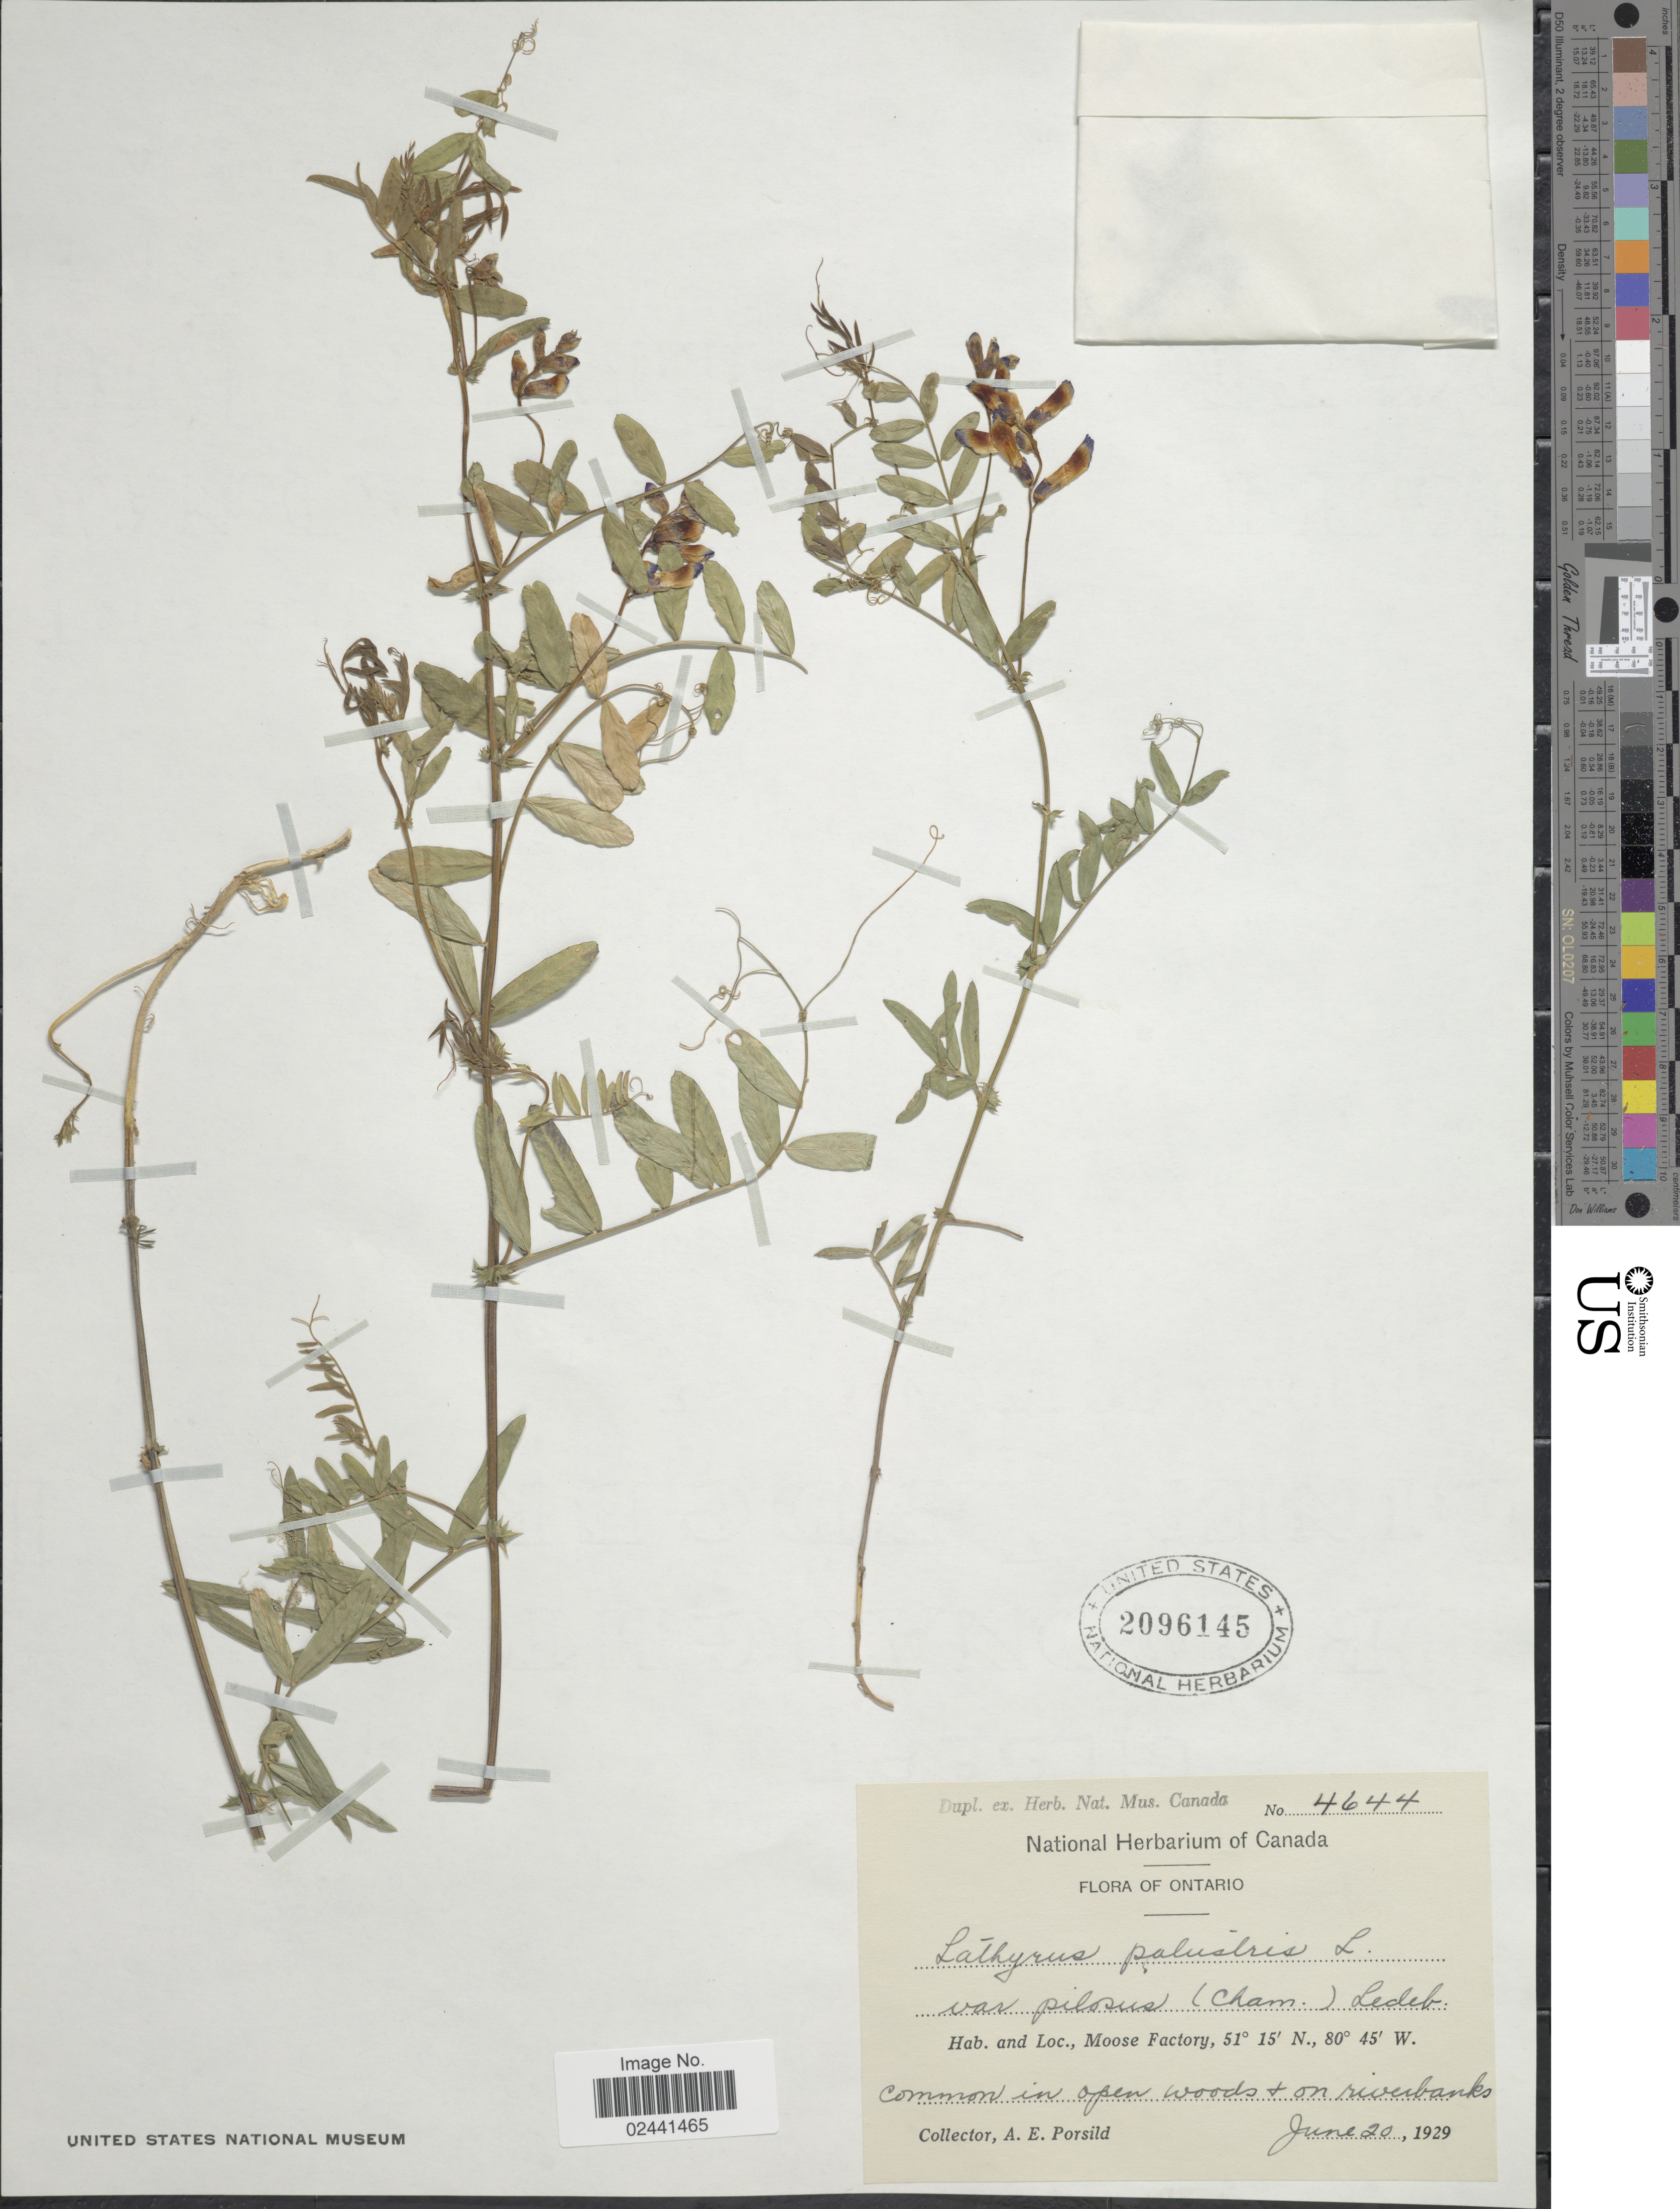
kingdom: Plantae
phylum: Tracheophyta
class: Magnoliopsida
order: Fabales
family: Fabaceae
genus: Lathyrus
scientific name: Lathyrus palustris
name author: L.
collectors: A. E. Porsild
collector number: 4644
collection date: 1929-06-20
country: Canada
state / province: Ontario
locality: Moose Factory, common in open woods + on riverbanks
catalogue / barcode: US 2096145